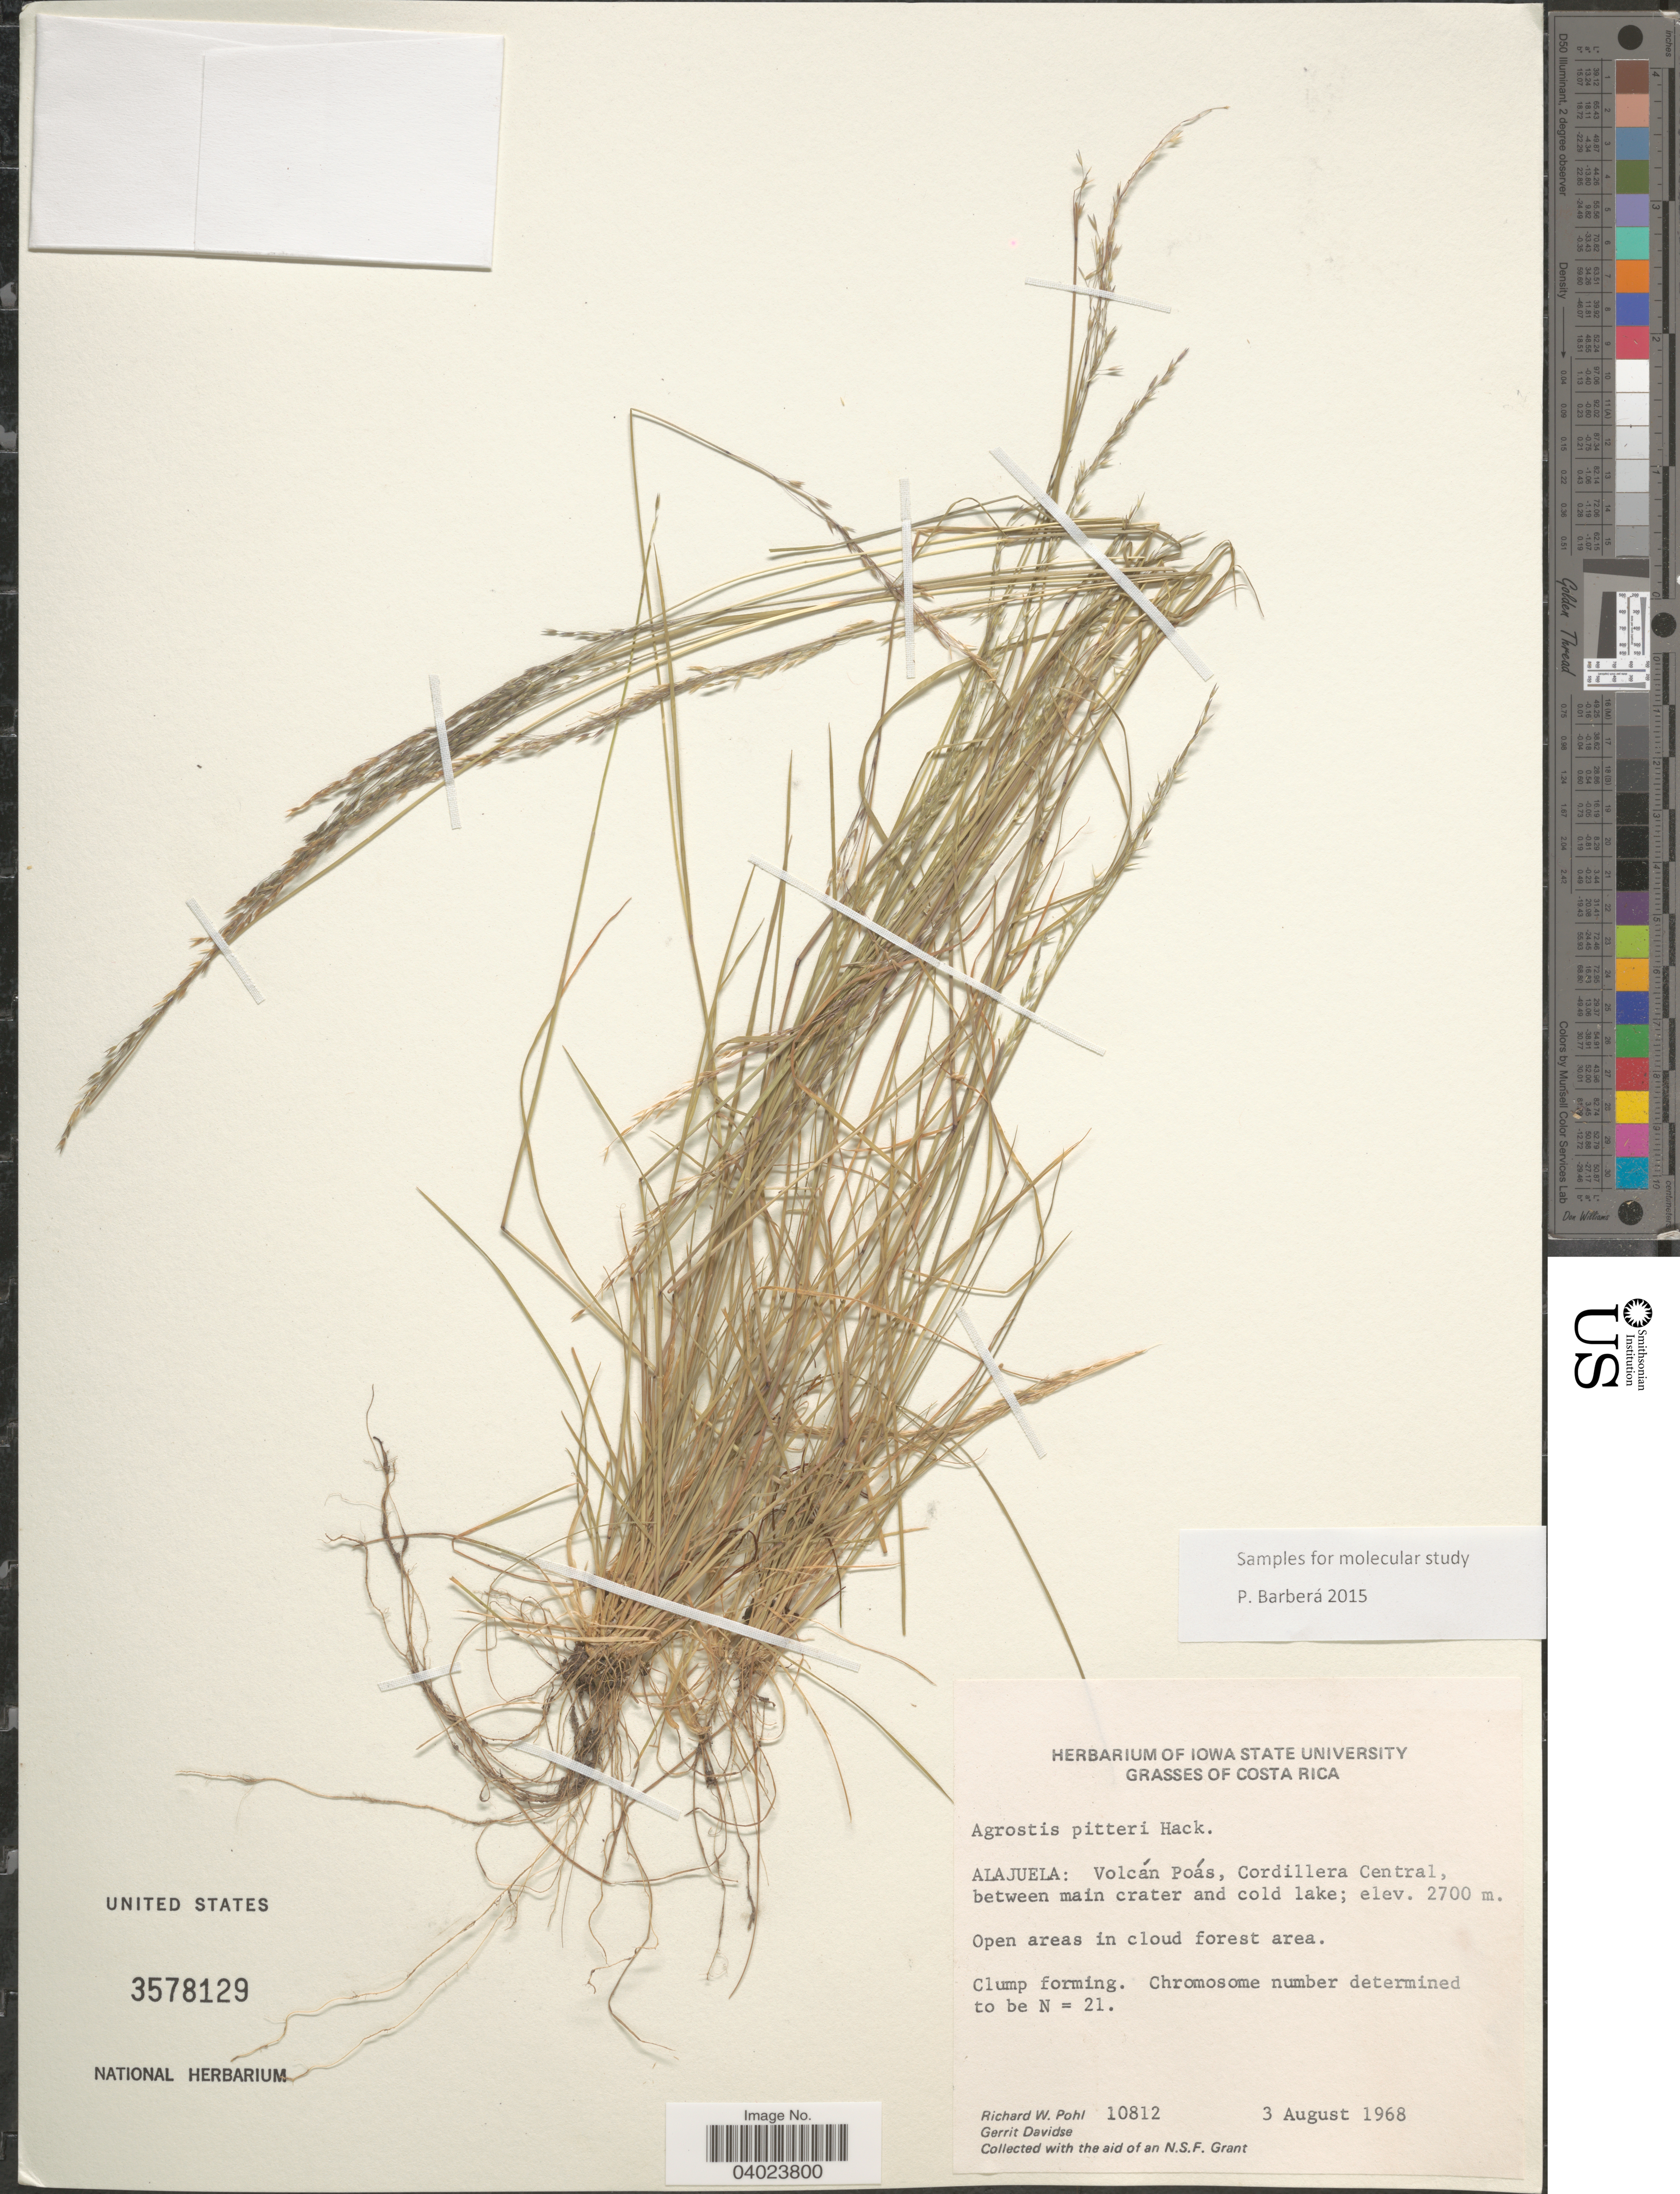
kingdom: Plantae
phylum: Tracheophyta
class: Liliopsida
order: Poales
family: Poaceae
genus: Agrostis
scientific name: Agrostis pittieri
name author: Hack.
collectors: R. W. Pohl & G. Davidse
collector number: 10812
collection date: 1968-08-03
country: Costa Rica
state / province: Alajuela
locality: Volcán Poás, Cordillera Central, between main crater and cold lake.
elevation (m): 2700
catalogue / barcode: US 3578129